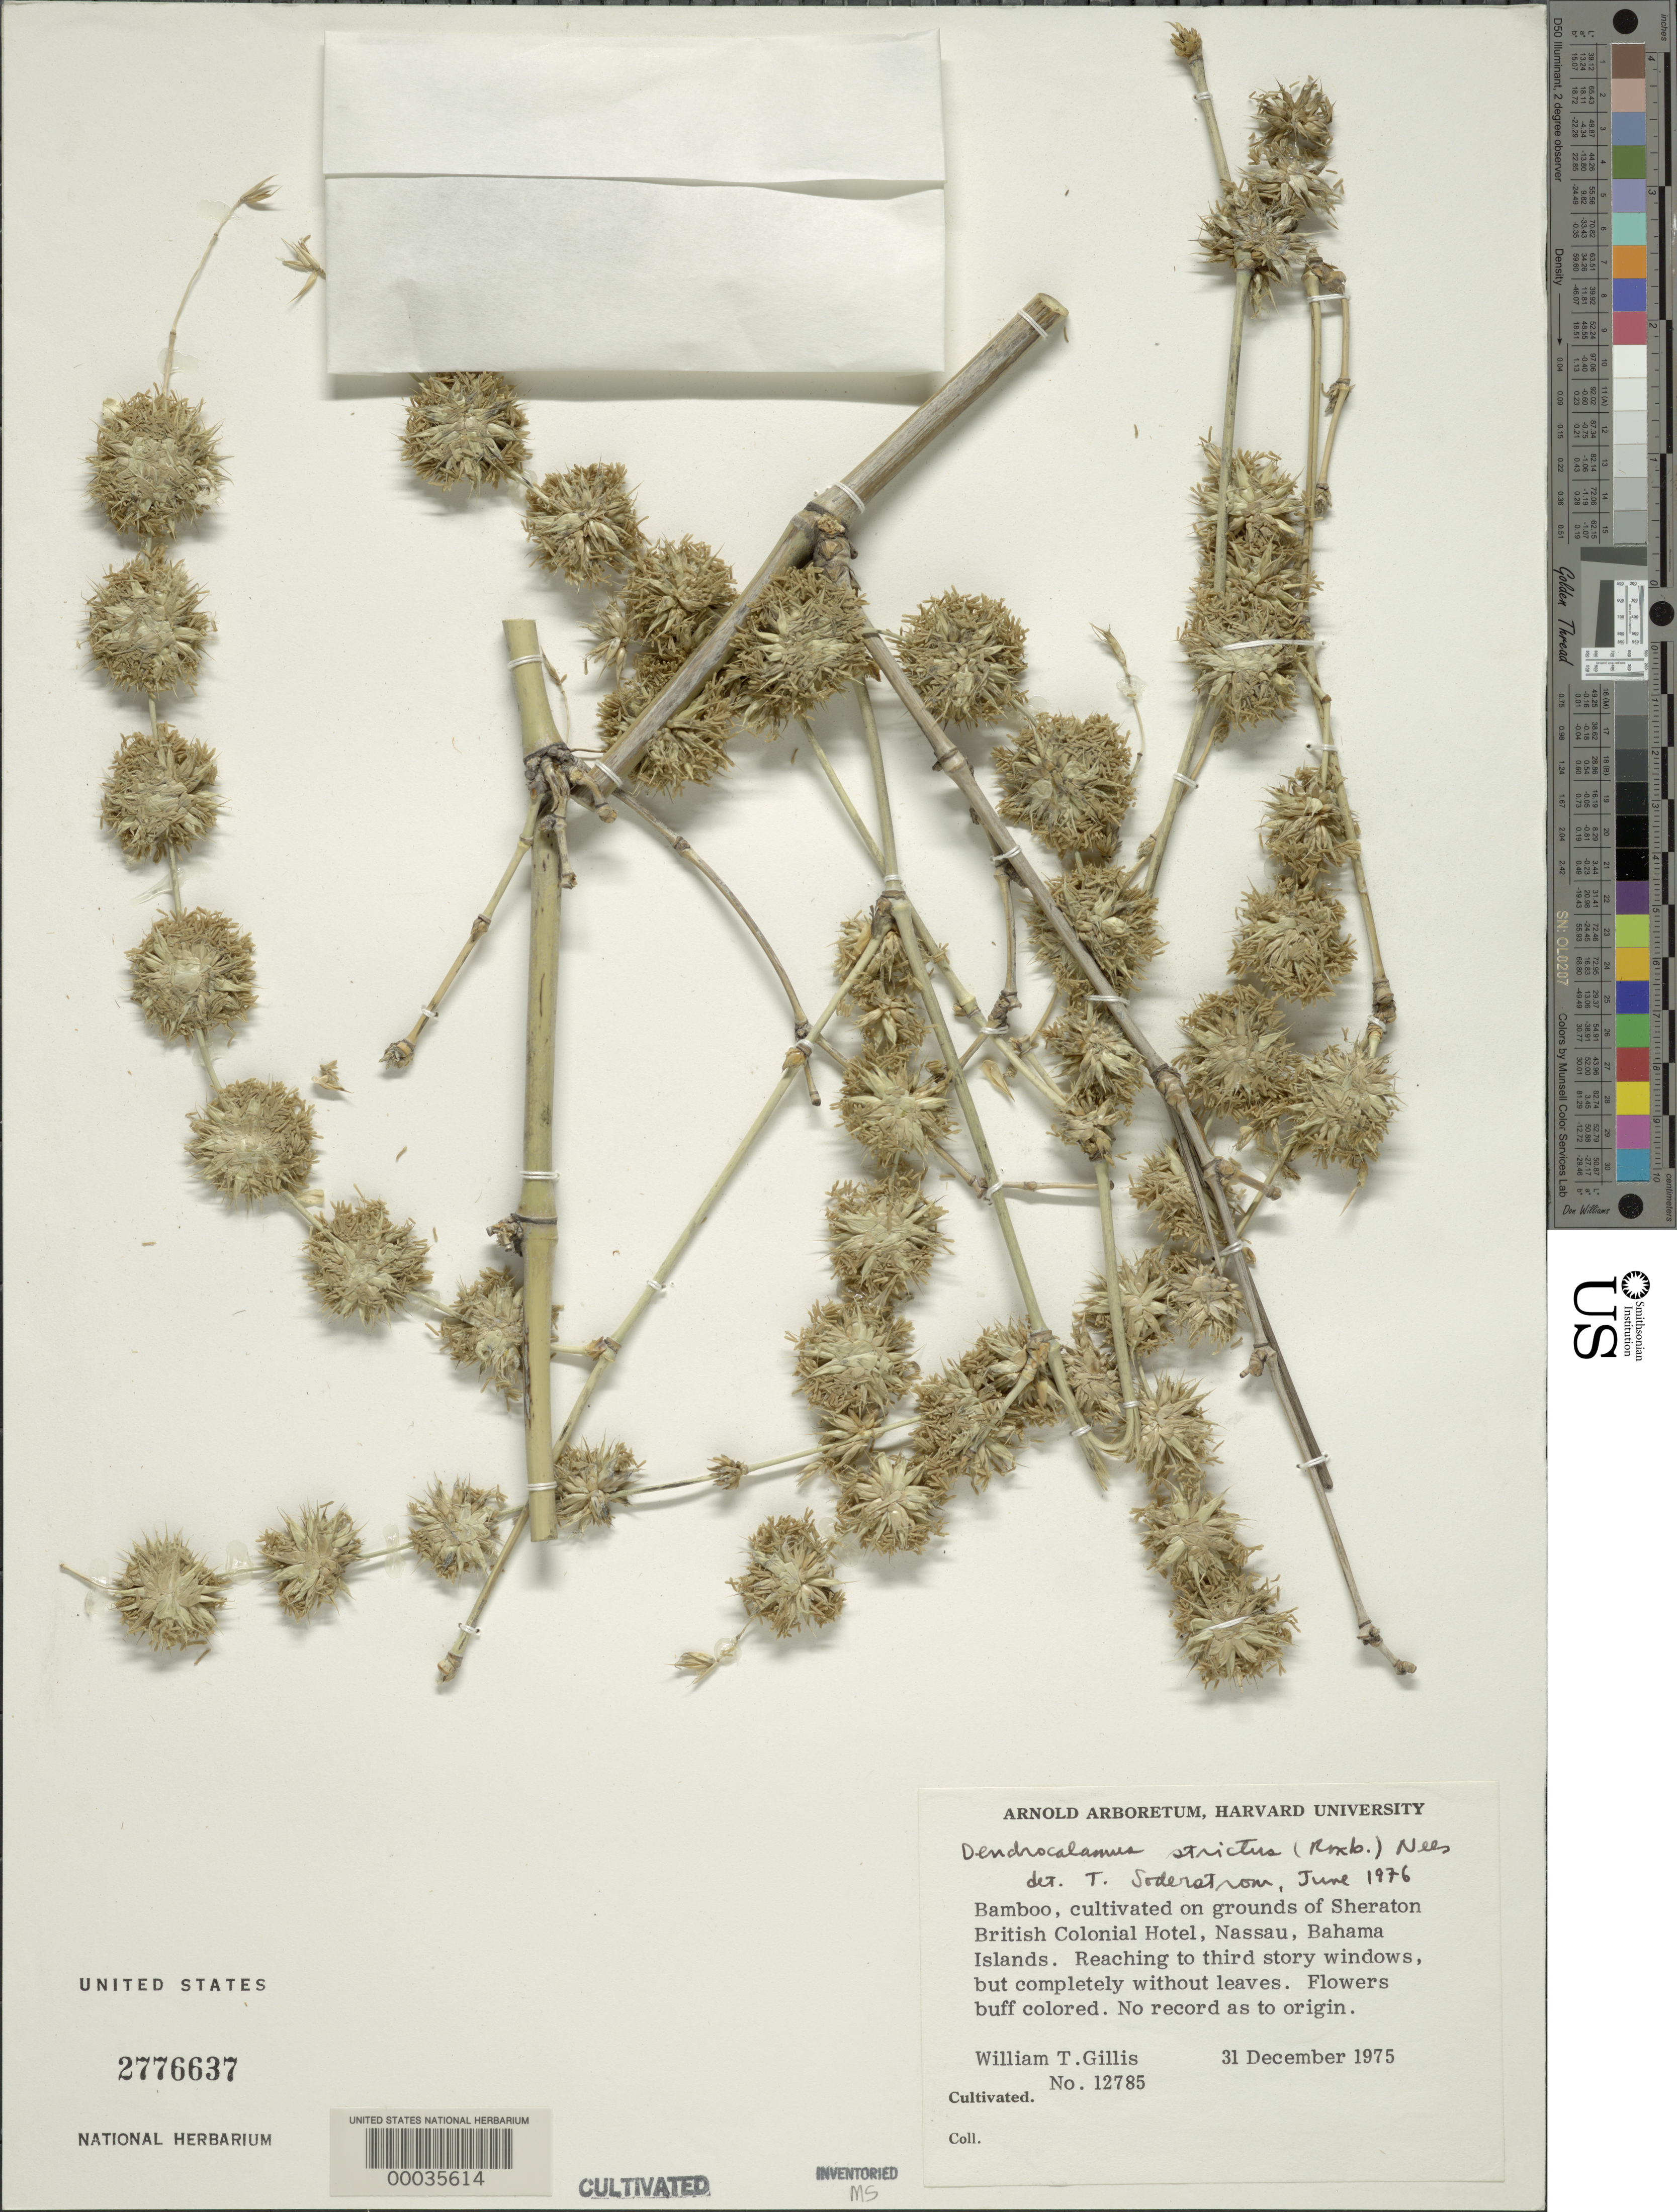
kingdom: Plantae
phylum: Tracheophyta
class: Liliopsida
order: Poales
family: Poaceae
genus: Dendrocalamus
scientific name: Dendrocalamus strictus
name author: (Roxb.) Nees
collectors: W. T. Gillis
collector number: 12785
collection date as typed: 31 Dec 1975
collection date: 1975-12-31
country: Bahamas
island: New Providence Island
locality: Nassau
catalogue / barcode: US 2776637